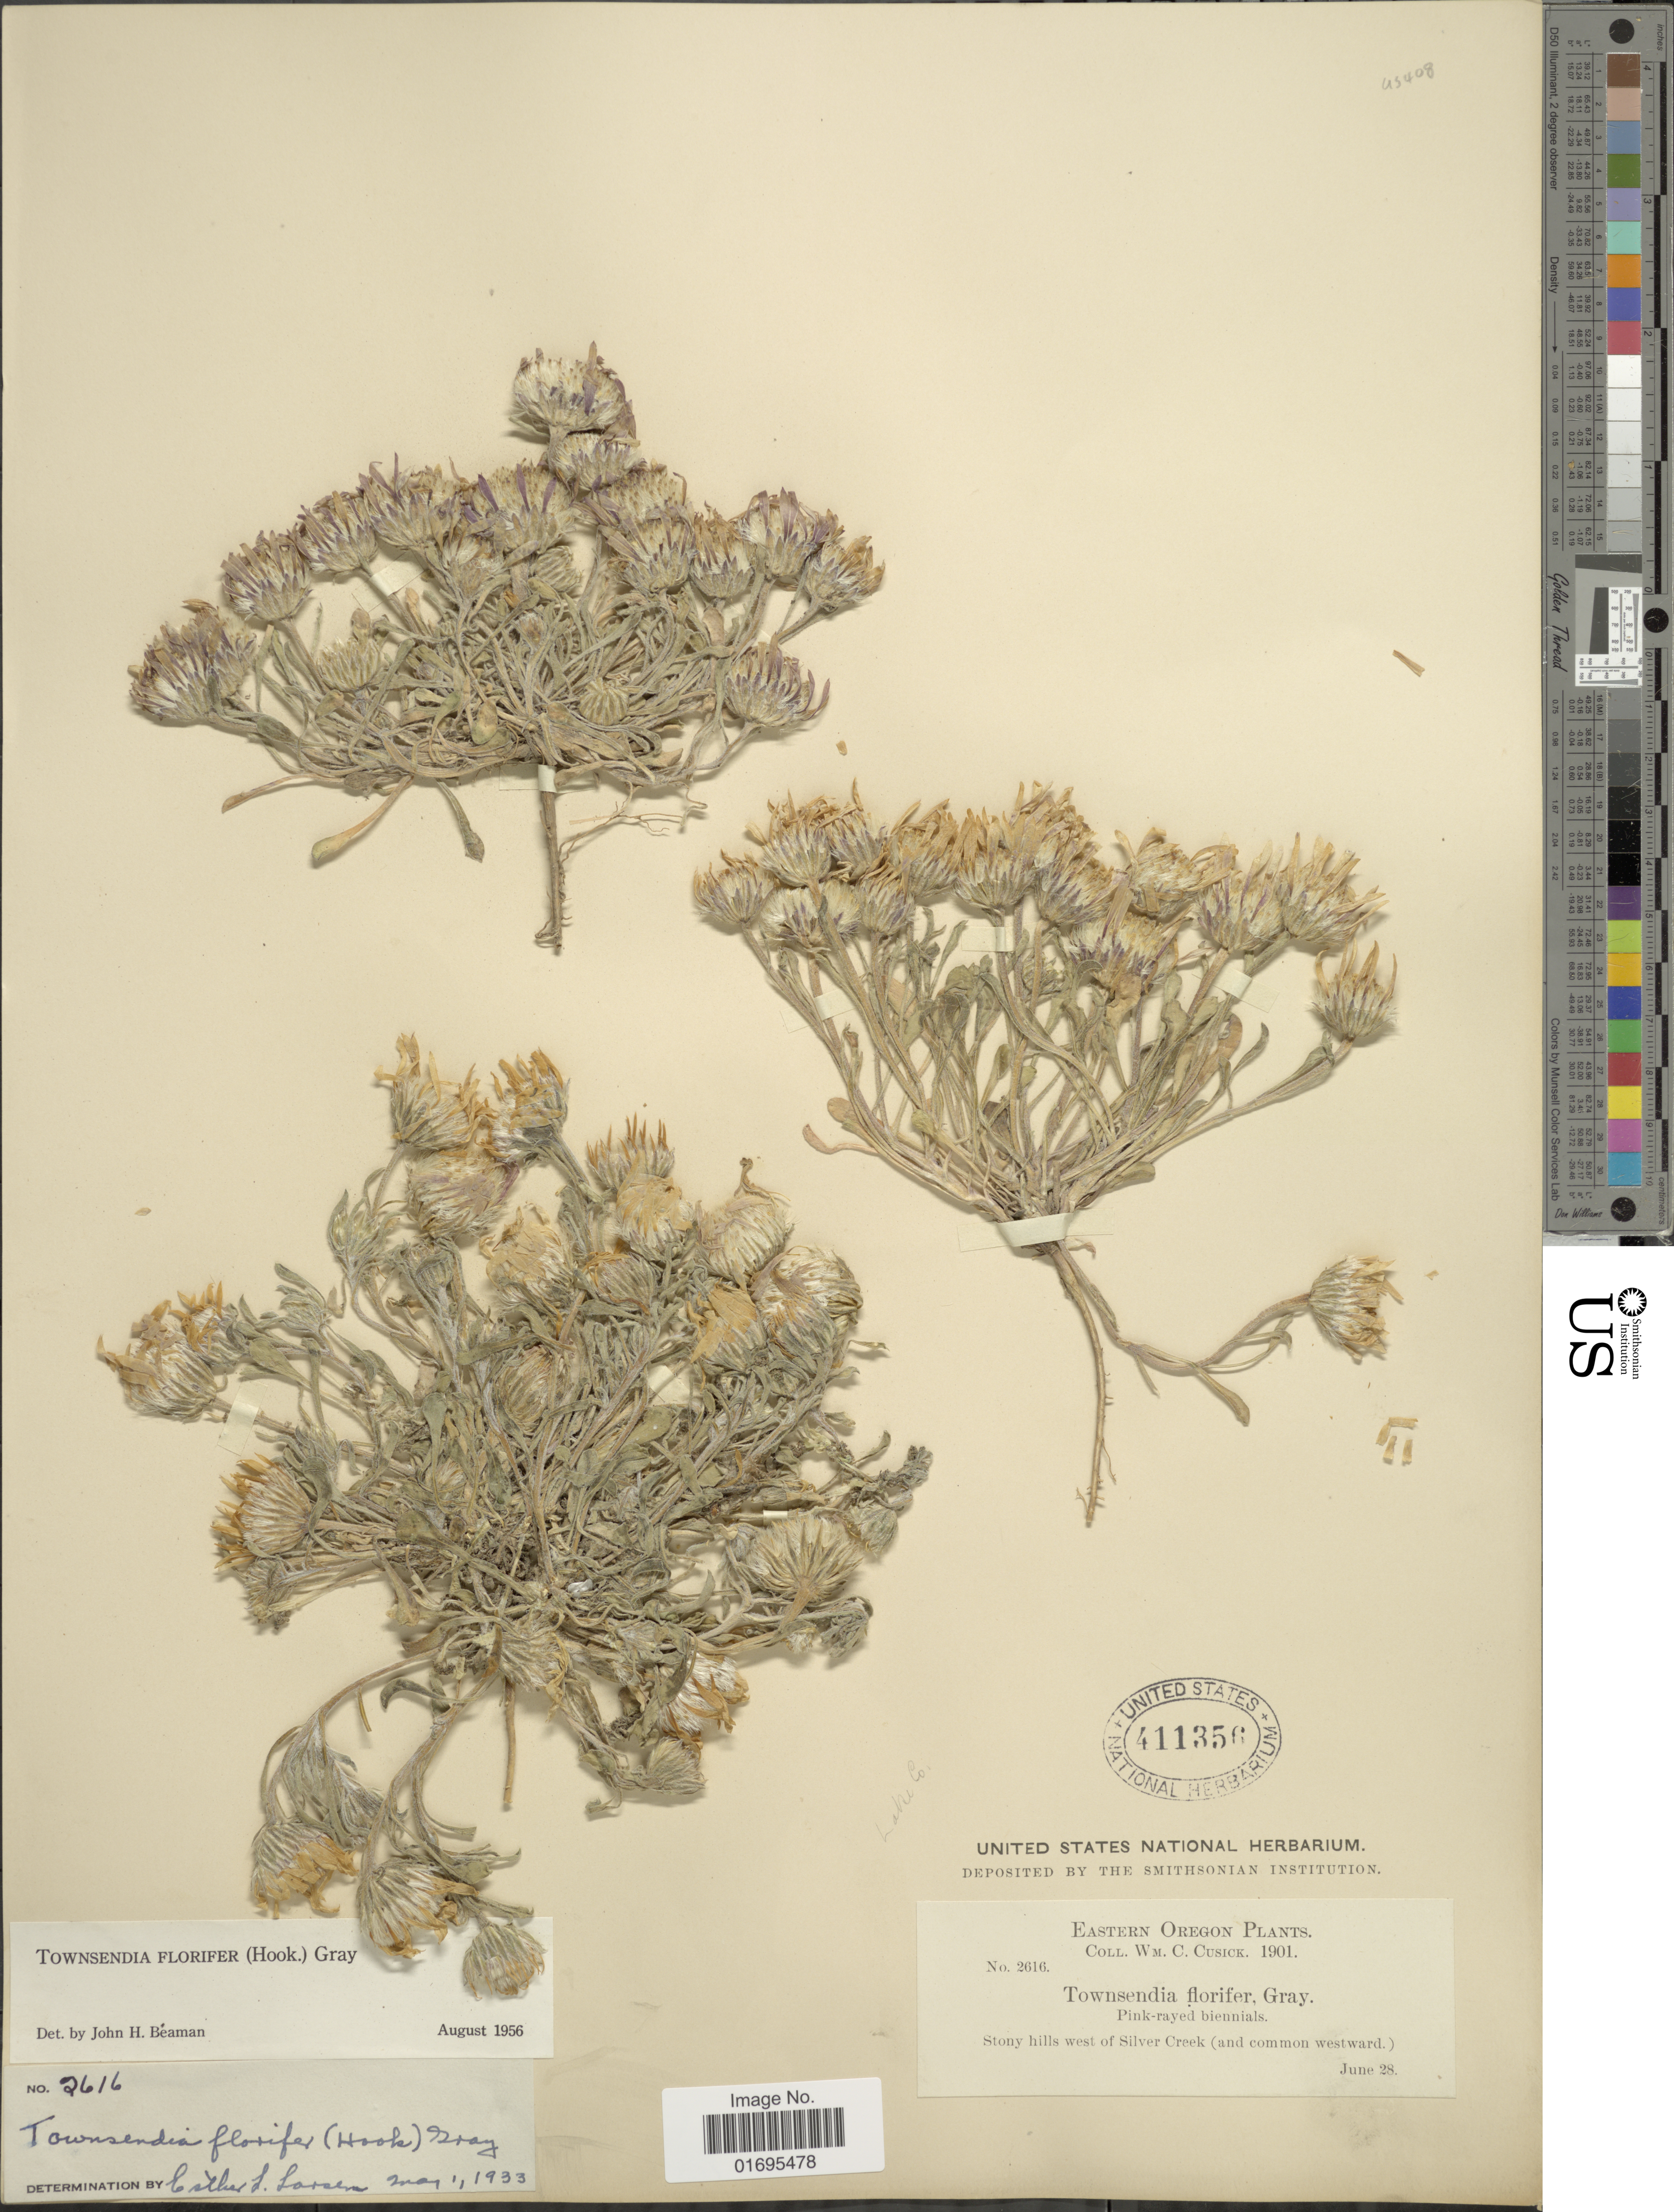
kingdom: Plantae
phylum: Tracheophyta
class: Magnoliopsida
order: Asterales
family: Asteraceae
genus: Townsendia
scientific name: Townsendia florifer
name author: (Hook.) A. Gray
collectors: W. C. Cusick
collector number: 2616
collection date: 1901-06-28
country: United States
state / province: Oregon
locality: Eastern Oregon, Stony hills west of Silver Creek (and common westward)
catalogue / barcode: US 411356